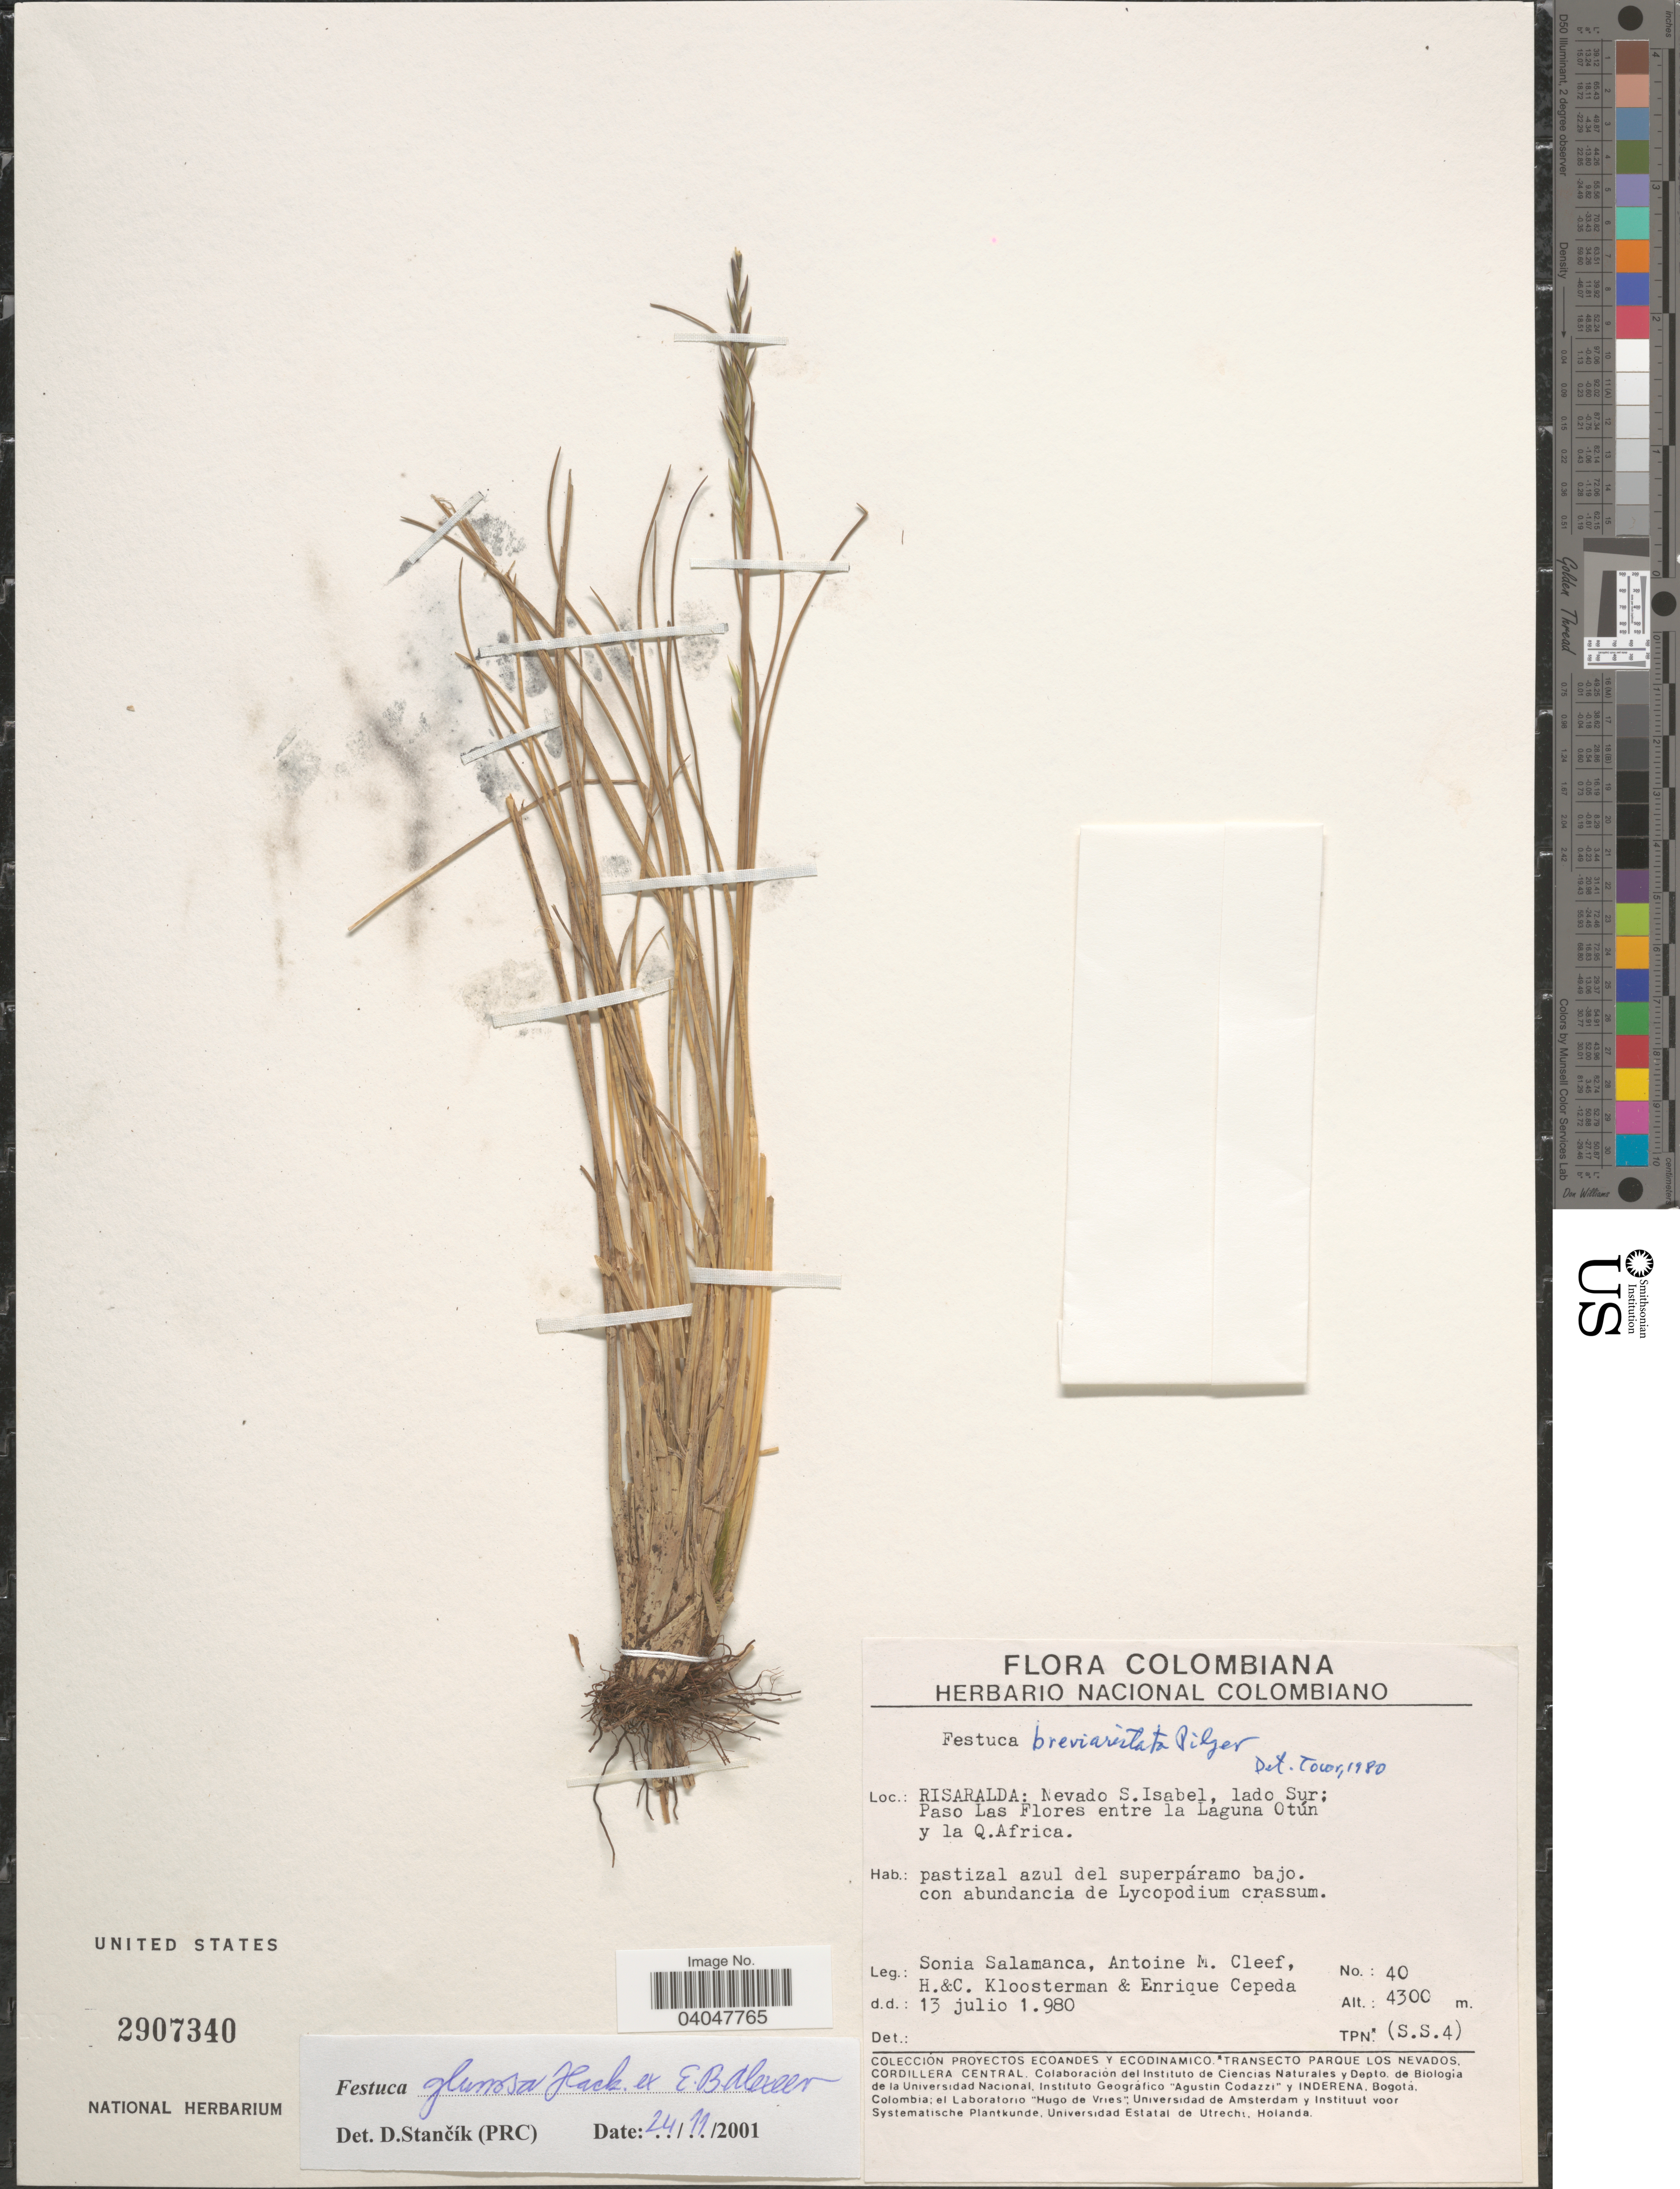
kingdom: Plantae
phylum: Tracheophyta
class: Liliopsida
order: Poales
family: Poaceae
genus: Festuca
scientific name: Festuca glumosa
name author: Hack. ex E.B. Alexeev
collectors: S. Salamanca, A. M. Cleef, H. Kloosterman, C. Kloosterman & E. Cepeda M.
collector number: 40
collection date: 1980-07-13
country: Colombia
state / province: Risaralda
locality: Nevado S.Isabel, lado Sur; Paso Las Flores entre la Laguna Otún y la Q.Africa.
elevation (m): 4300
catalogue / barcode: US 2907340